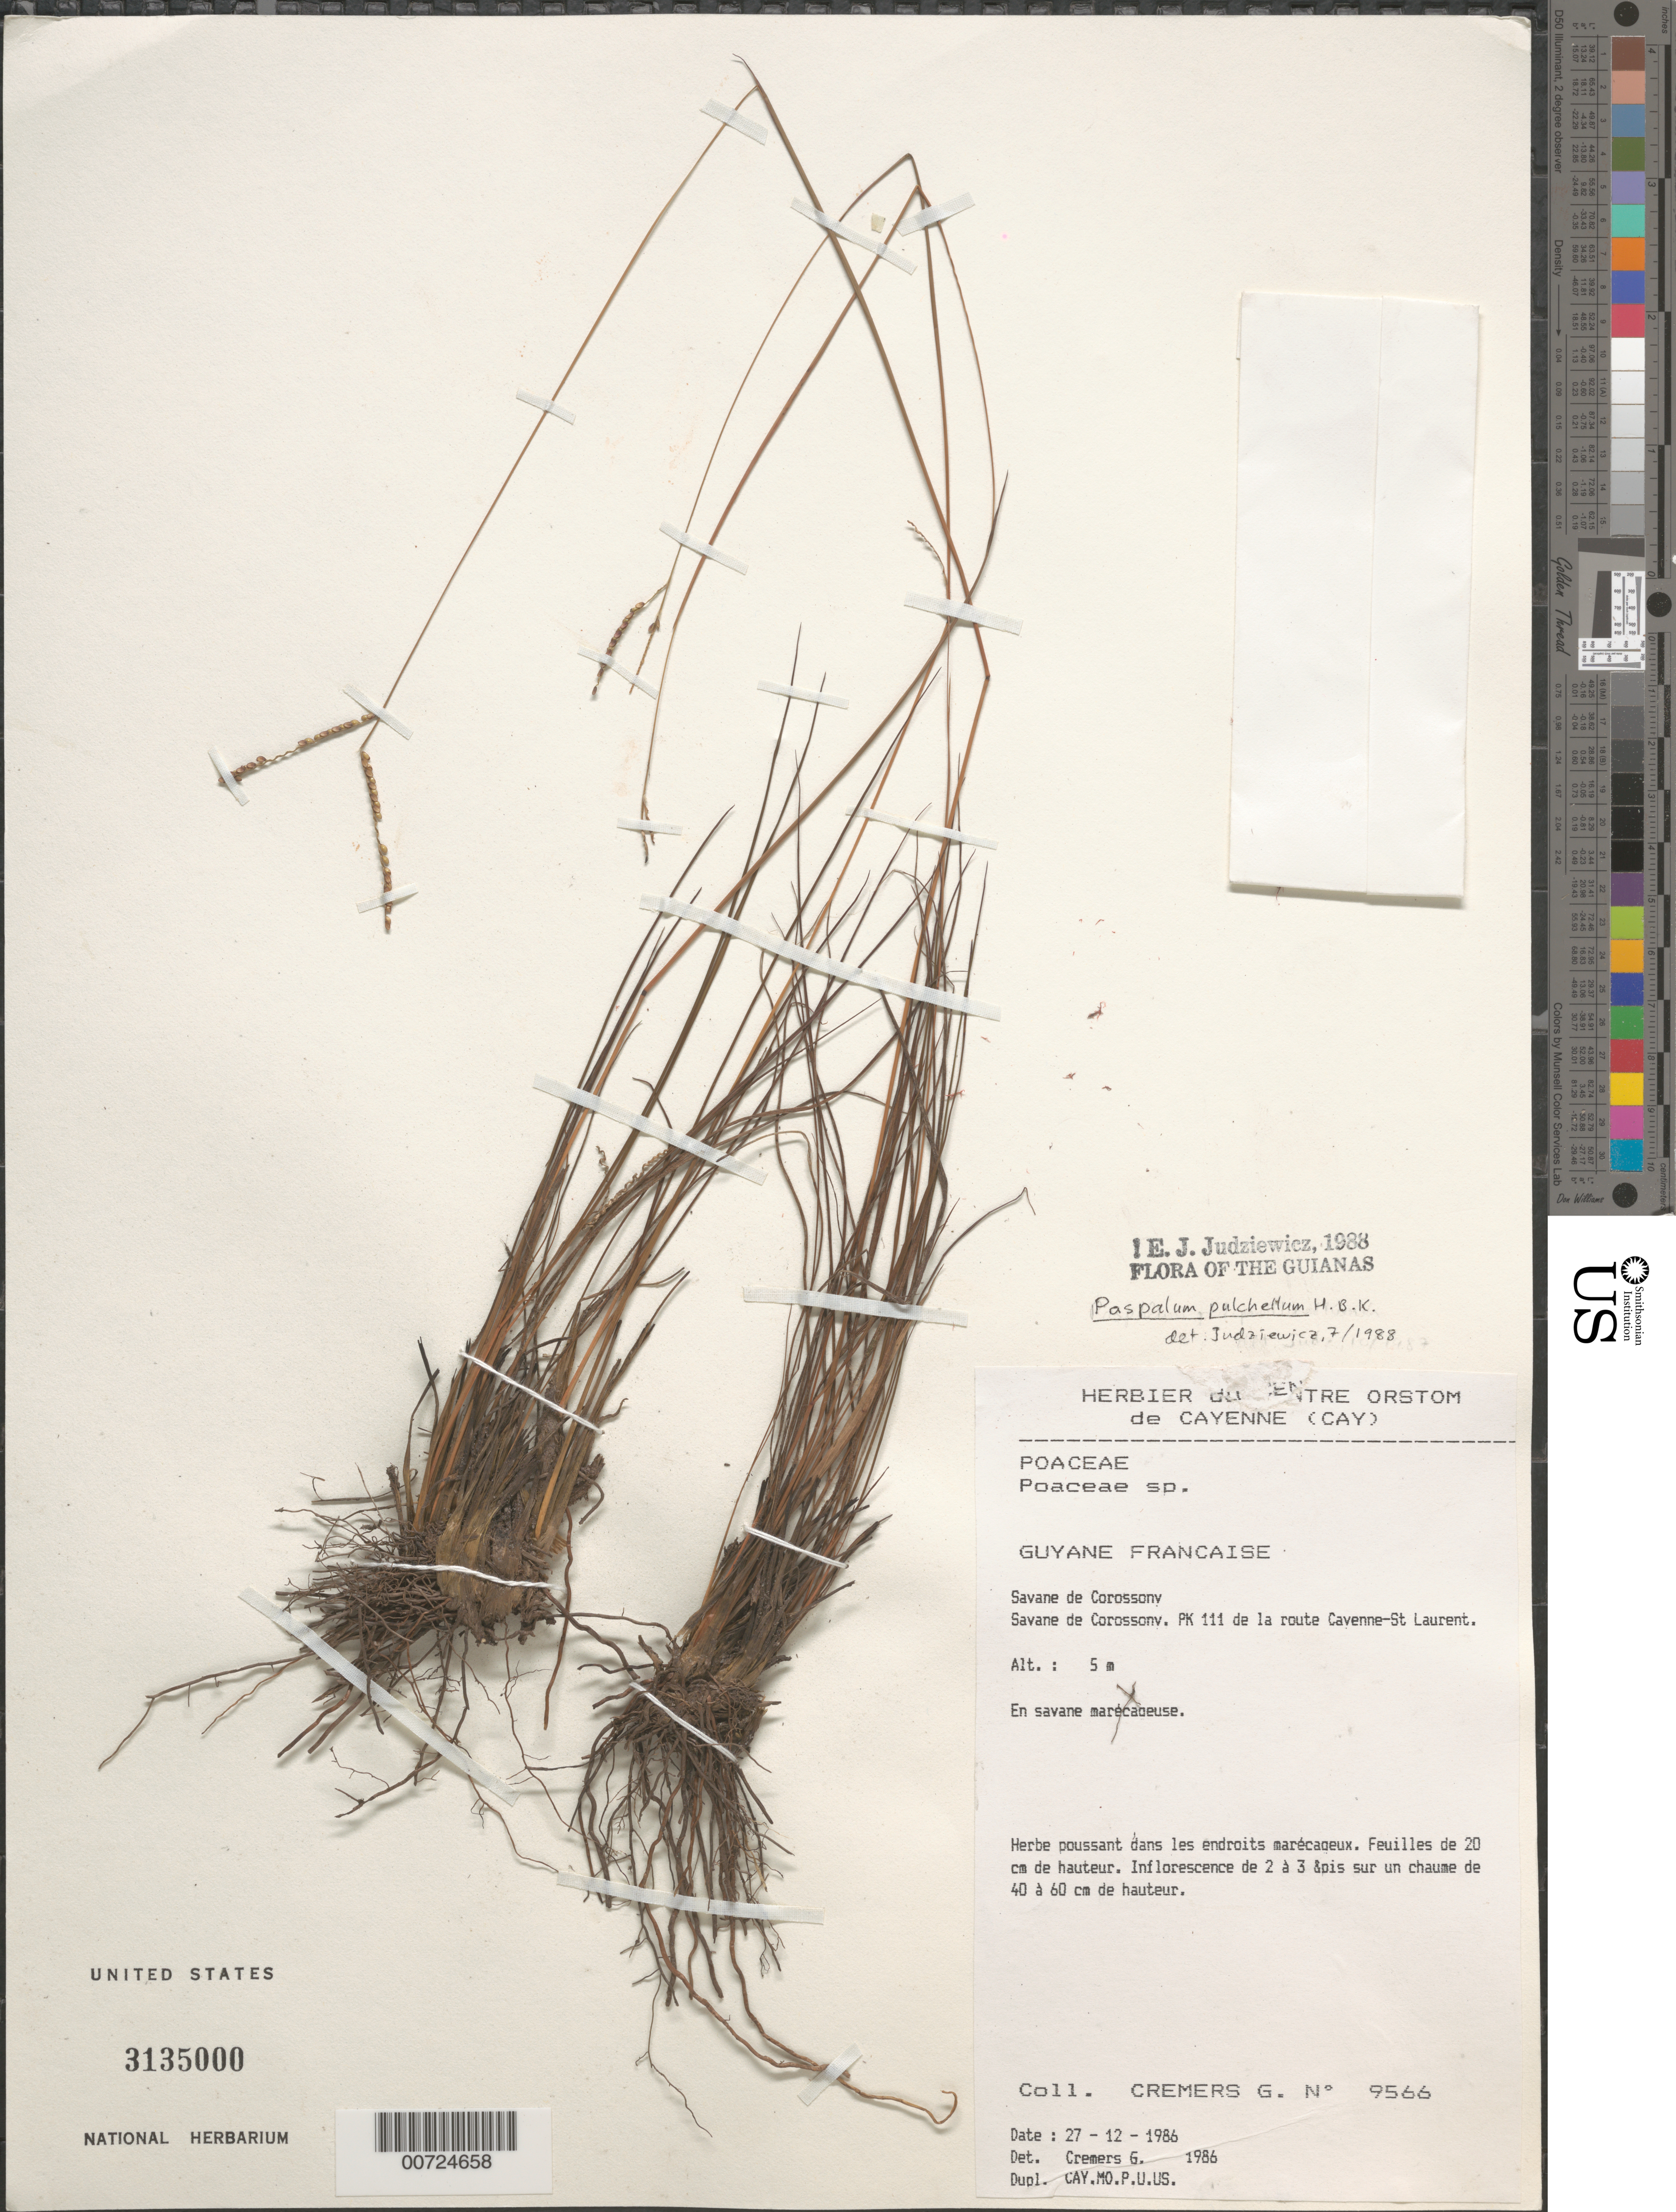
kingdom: Plantae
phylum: Tracheophyta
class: Liliopsida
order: Poales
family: Poaceae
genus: Paspalum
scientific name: Paspalum pulchellum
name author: Kunth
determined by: Judziewicz, E. J.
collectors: G. Cremers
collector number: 9566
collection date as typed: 27-Dec-86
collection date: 1986-12-27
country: French Guiana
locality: Savane de Corossony, PK 111 de la route Cayenne-St. Laurent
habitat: Marshy savanna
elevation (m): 5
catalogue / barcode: US 3135000